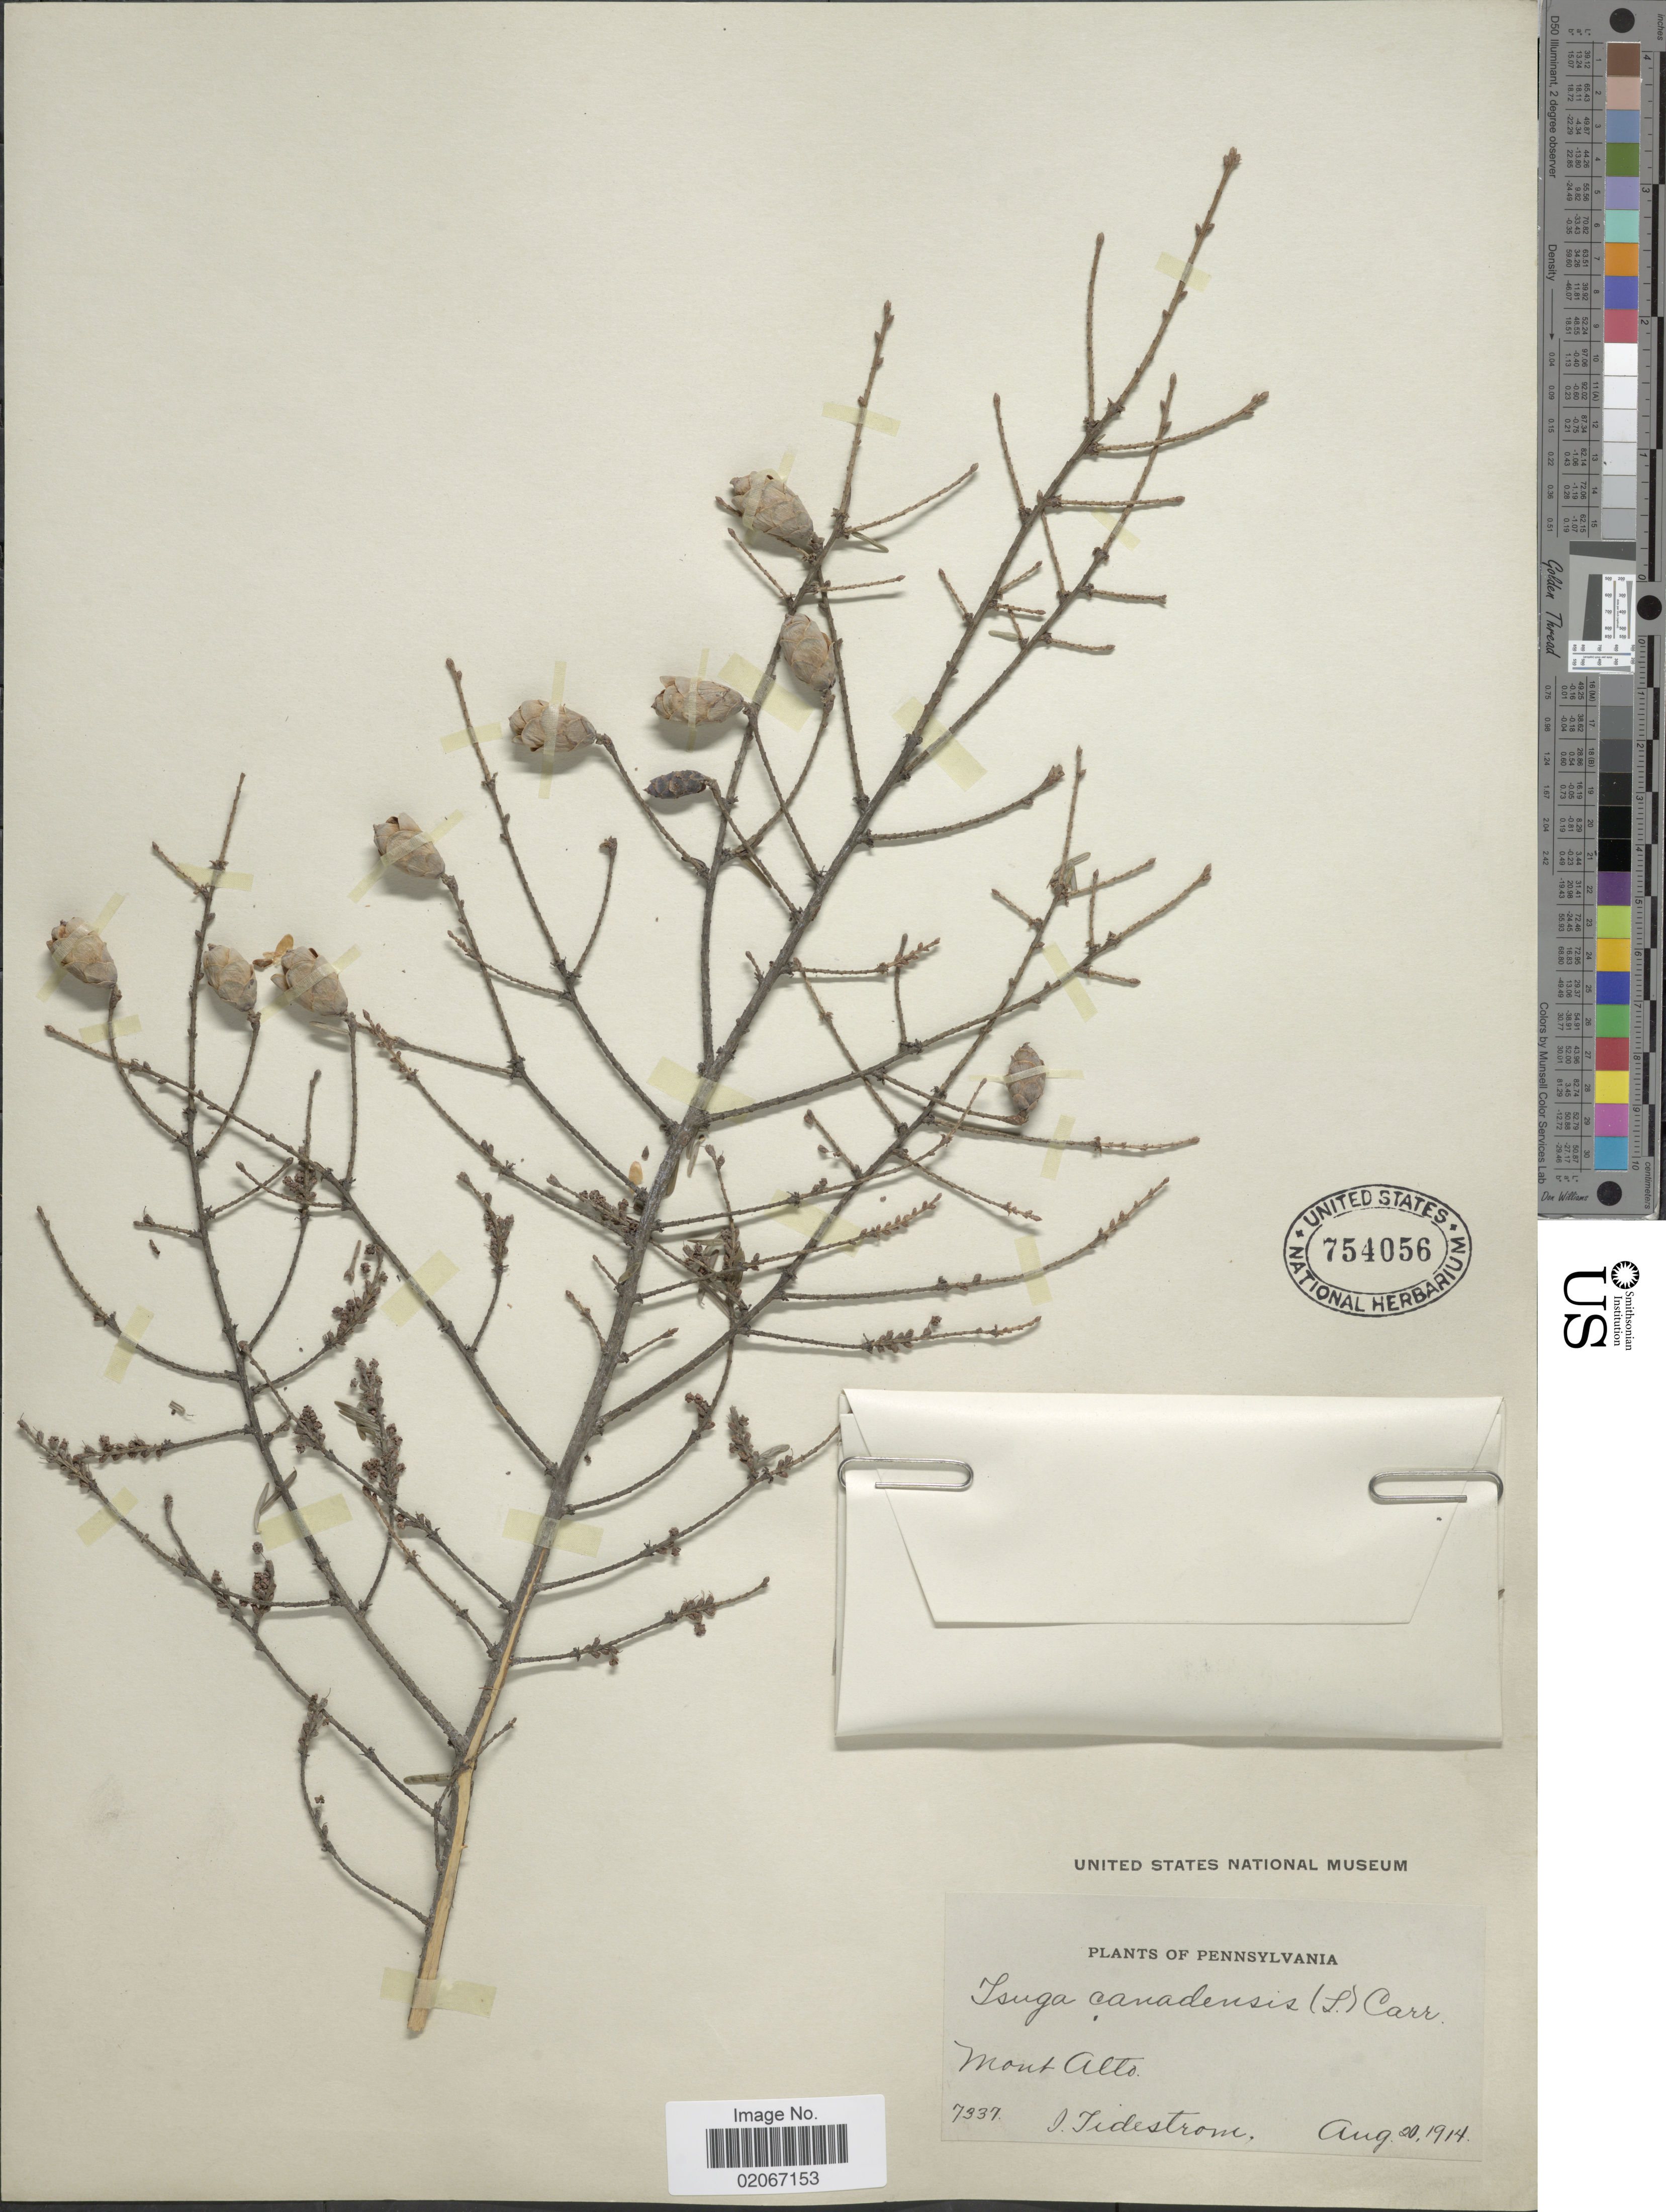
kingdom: Plantae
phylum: Tracheophyta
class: Pinopsida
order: Pinales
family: Pinaceae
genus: Tsuga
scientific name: Tsuga canadensis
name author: (L.) Carrière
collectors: I. F. Tidestrom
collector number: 7337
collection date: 1914-08-20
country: United States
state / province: Pennsylvania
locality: Mont Alto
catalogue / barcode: US 754056